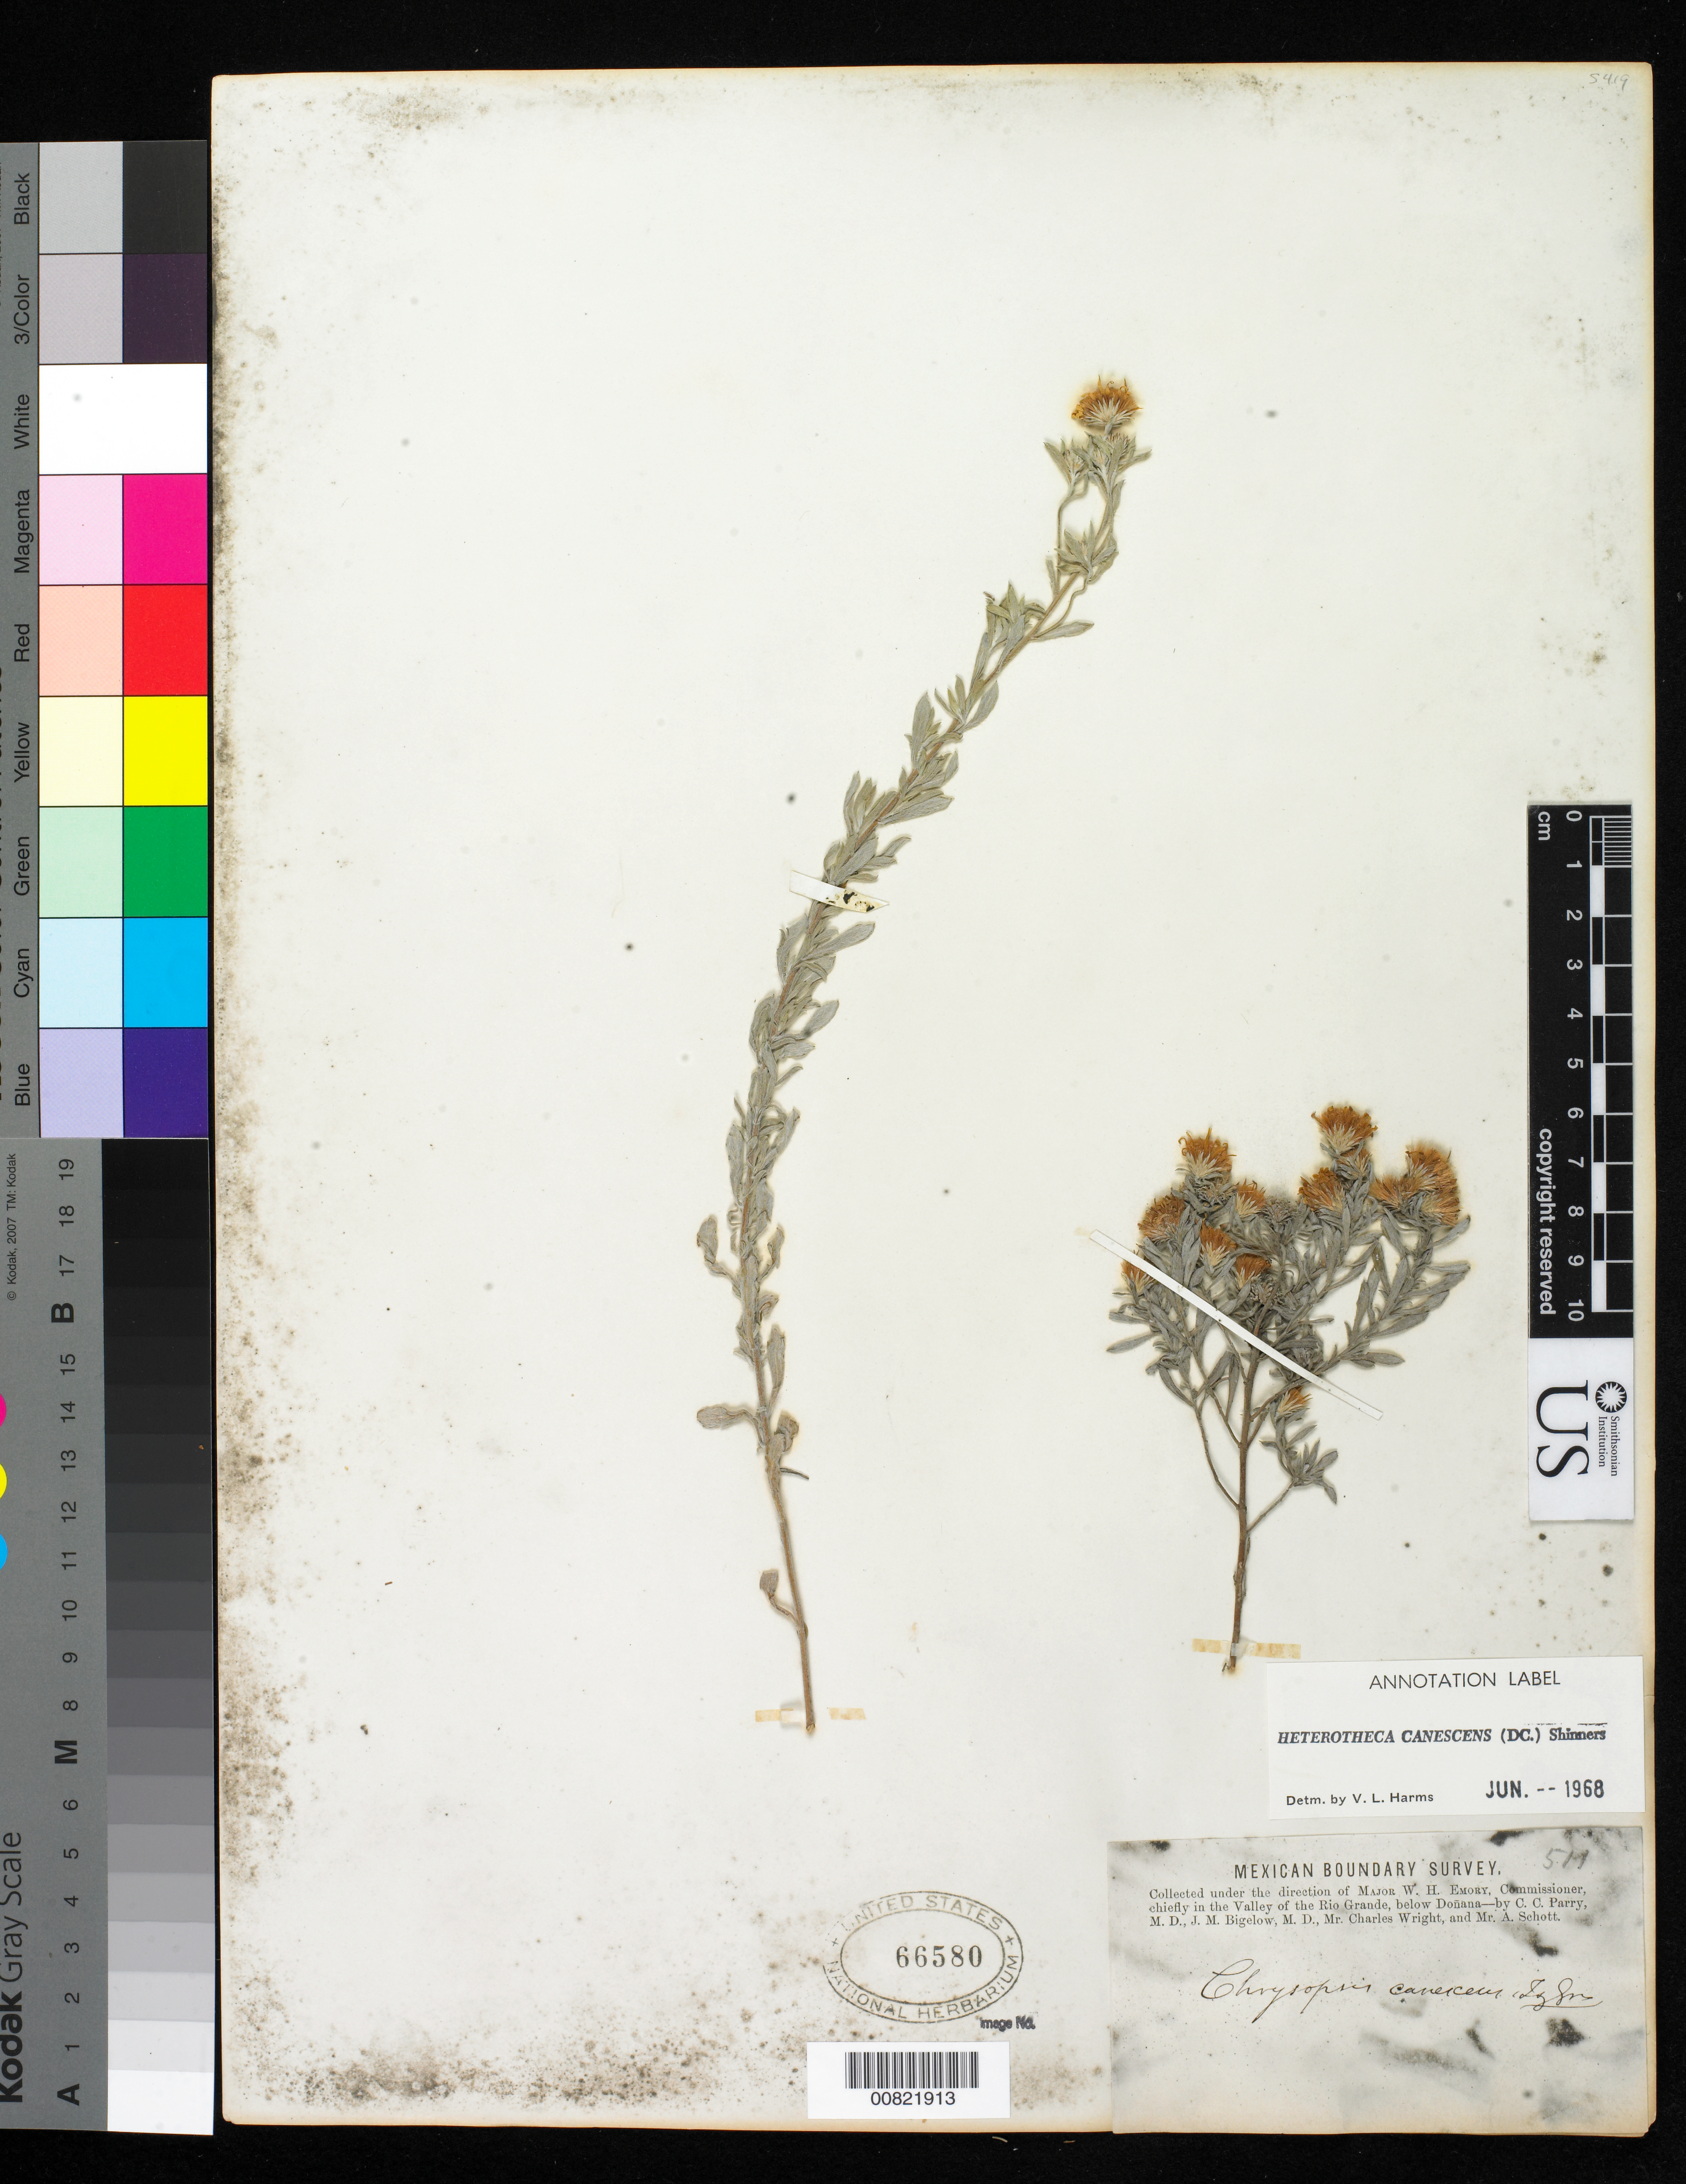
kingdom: Plantae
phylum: Tracheophyta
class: Magnoliopsida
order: Asterales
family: Asteraceae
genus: Heterotheca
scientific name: Heterotheca canescens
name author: (DC.) Shinners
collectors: C. C. Parry, J. M. Bigelow, C. Wright & A. C. V. Schott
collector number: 511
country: United States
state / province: New Mexico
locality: Valley of the Rio Grande, below Doñana, New Mexico.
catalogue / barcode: US 66580